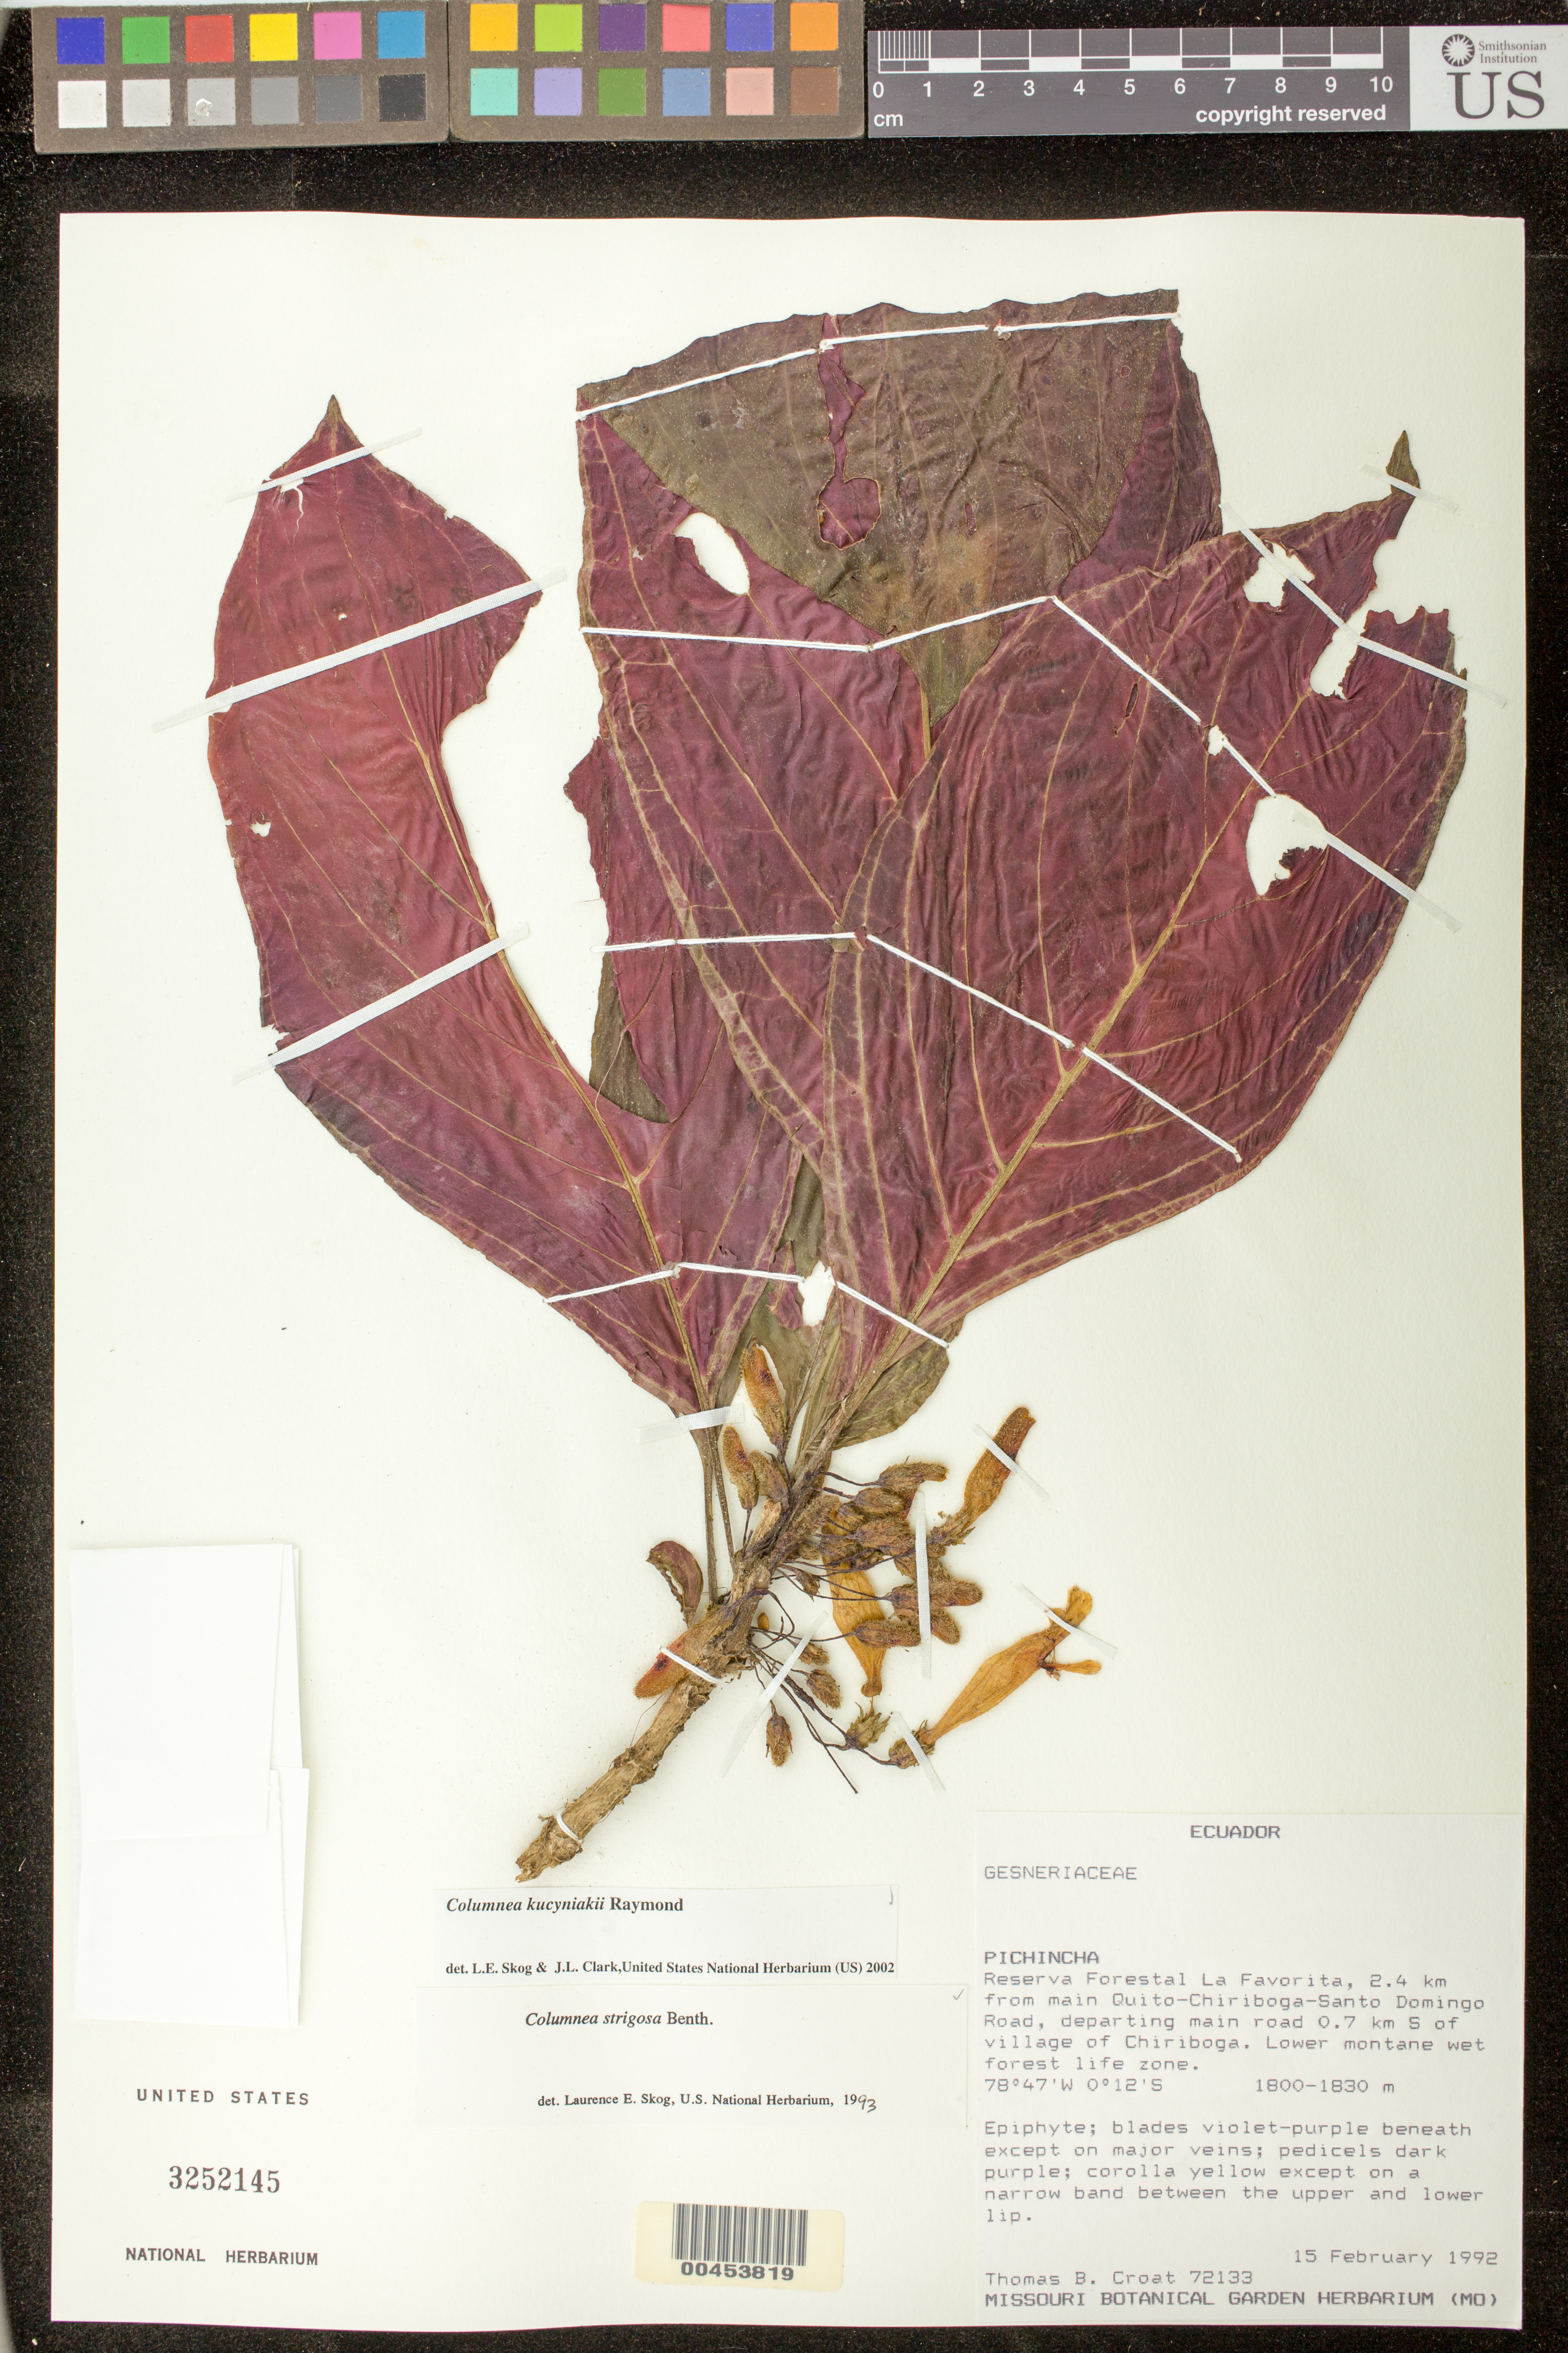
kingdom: Plantae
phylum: Tracheophyta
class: Magnoliopsida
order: Lamiales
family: Gesneriaceae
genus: Columnea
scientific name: Columnea kucyniakii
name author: Raymond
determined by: Clark, J. L.; Skog, Laurence E.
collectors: T. B. Croat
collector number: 72133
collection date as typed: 15 Feb 1992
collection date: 1992-02-15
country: Ecuador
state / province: Pichincha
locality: Reserva Forestal La Favorita, 2.4 km from main Quito - Chiriboga - Santo Domingo Road, departing main road 0.7 km S of village of Chiriboa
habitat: Lower montane wet forest life zone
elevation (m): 1800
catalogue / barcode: US 3252145